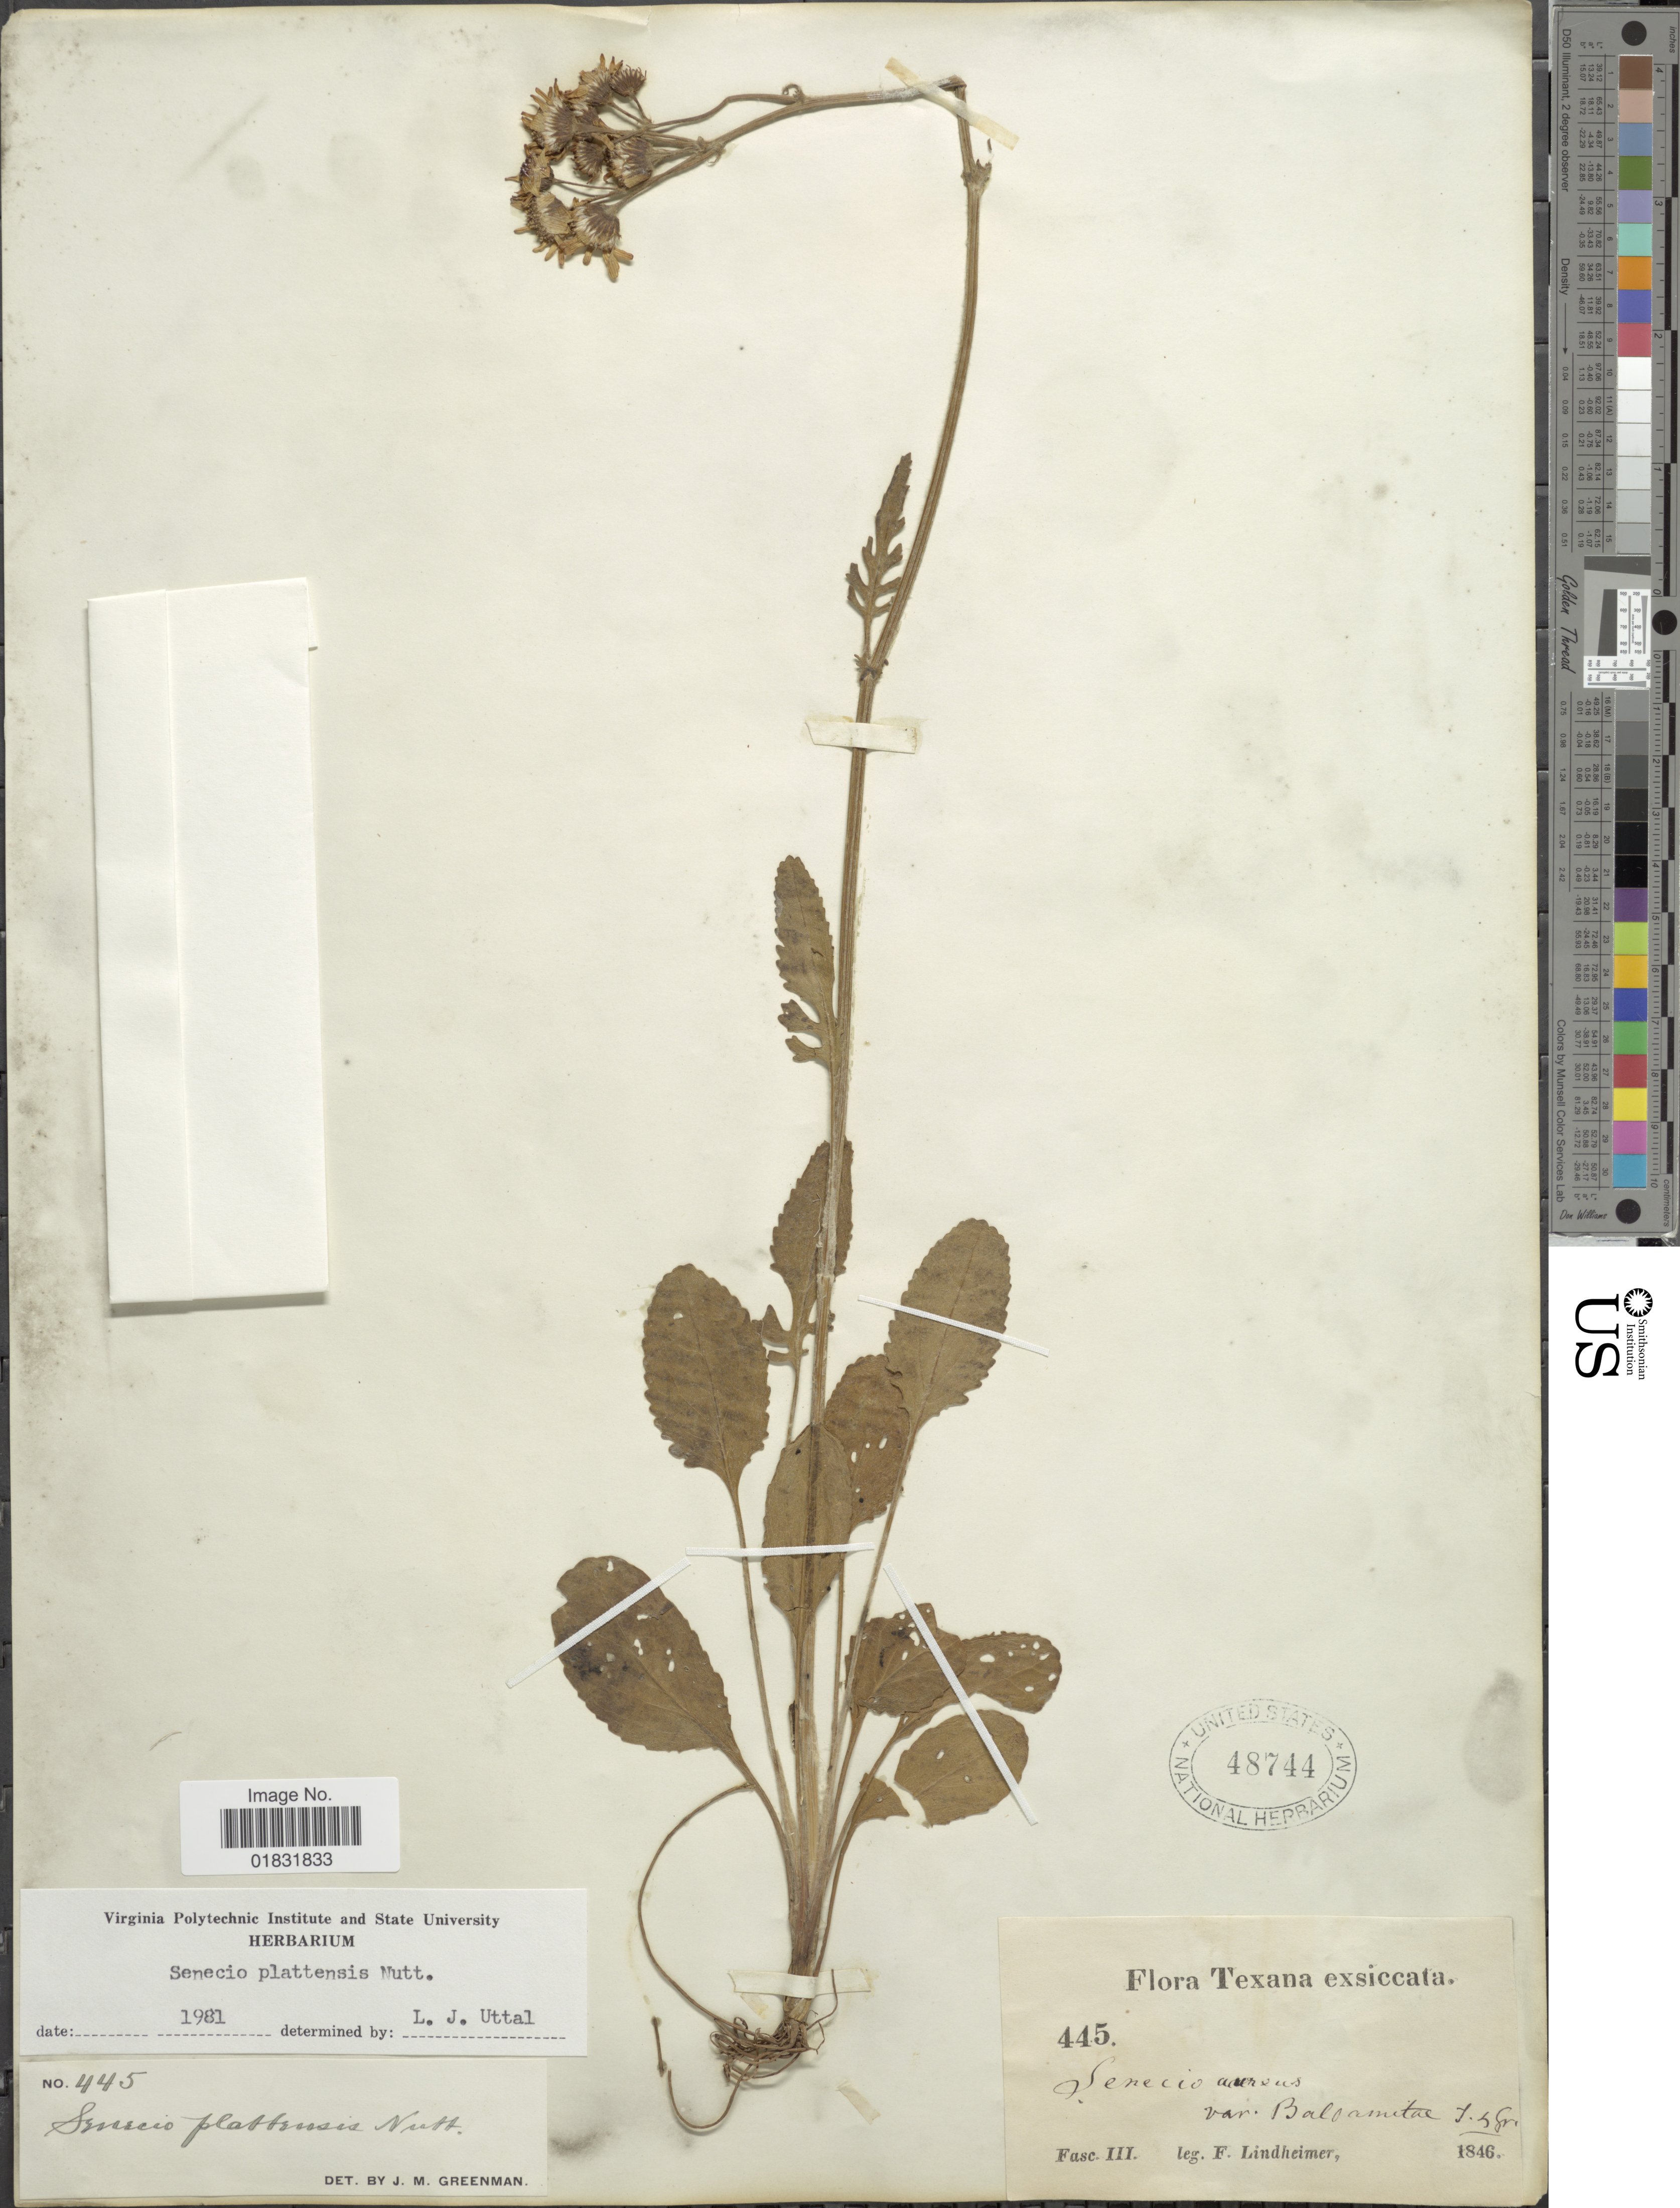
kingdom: Plantae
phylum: Tracheophyta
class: Magnoliopsida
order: Asterales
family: Asteraceae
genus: Packera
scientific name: Packera plattensis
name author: W.A. Weber & Á. Löve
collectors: F. Lindheimer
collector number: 445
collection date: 1846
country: United States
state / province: Texas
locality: Fasc III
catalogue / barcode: US 48744